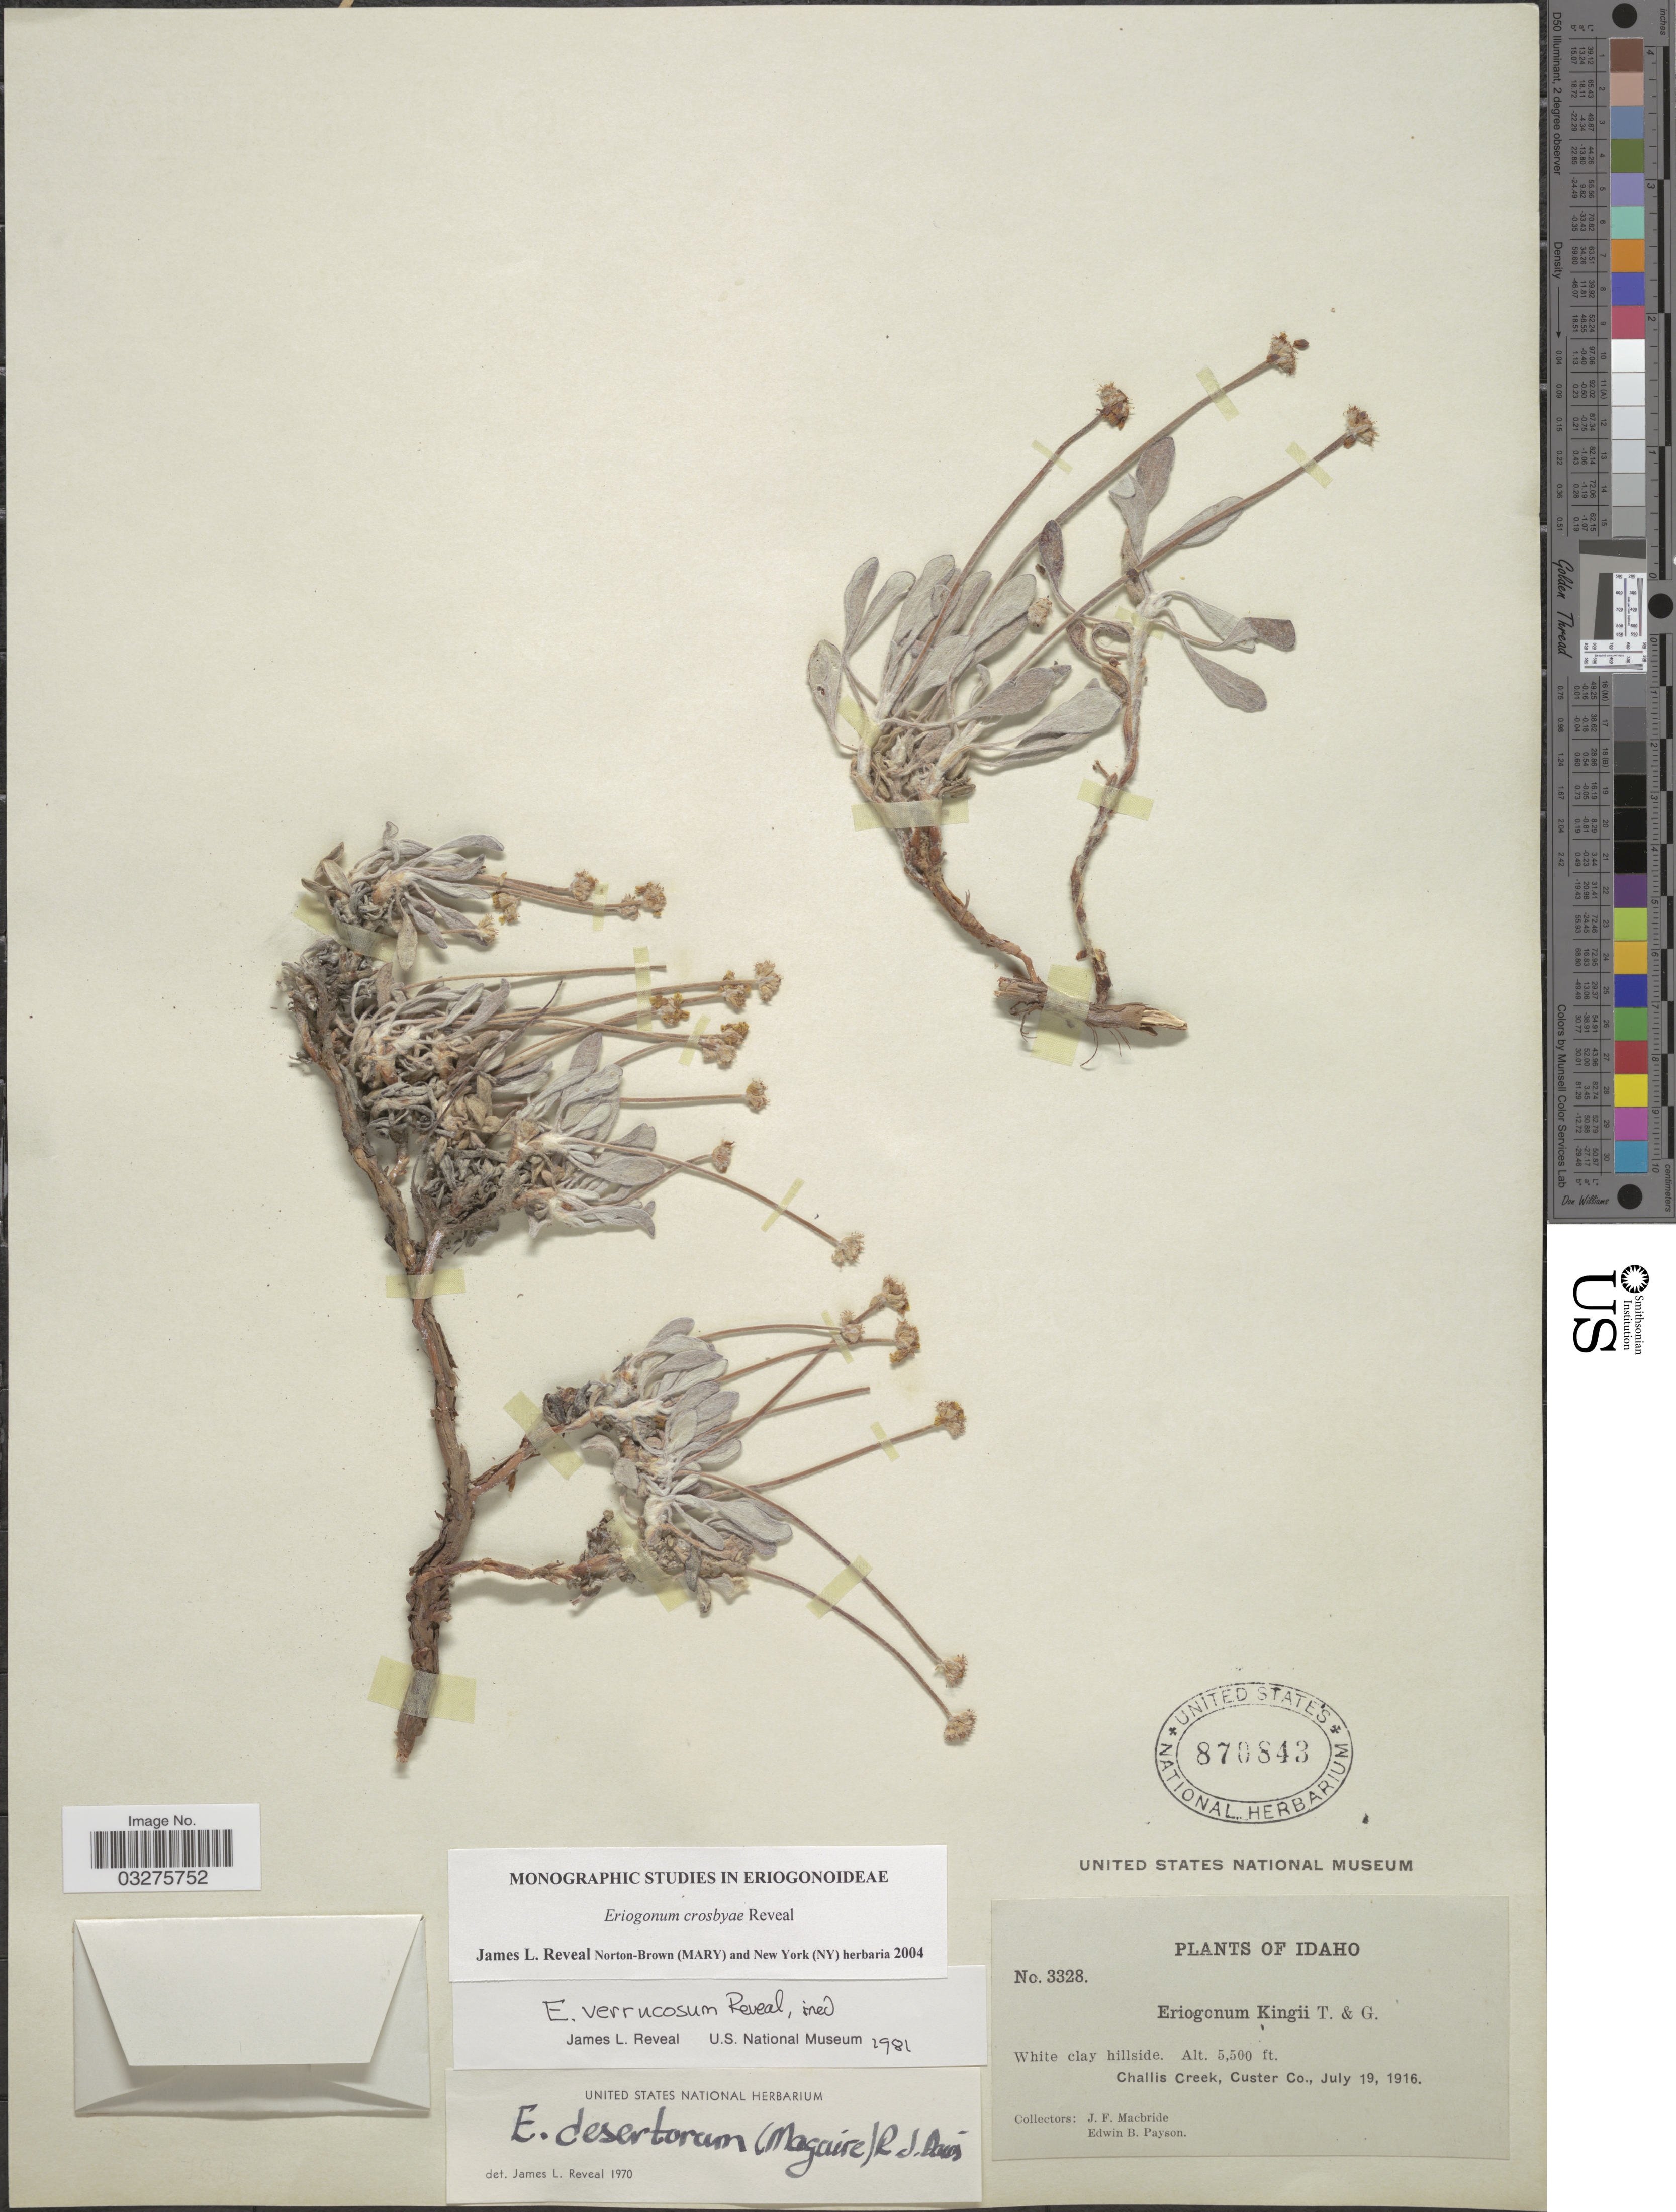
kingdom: Plantae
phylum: Tracheophyta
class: Magnoliopsida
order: Caryophyllales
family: Polygonaceae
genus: Eriogonum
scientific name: Eriogonum crosbyae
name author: Reveal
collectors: J. F. Macbride & E. B. Payson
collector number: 3328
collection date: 1916-07-19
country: United States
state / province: Idaho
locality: White clay hillside. Challis Creek, Custer Co.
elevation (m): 1676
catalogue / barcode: US 870843